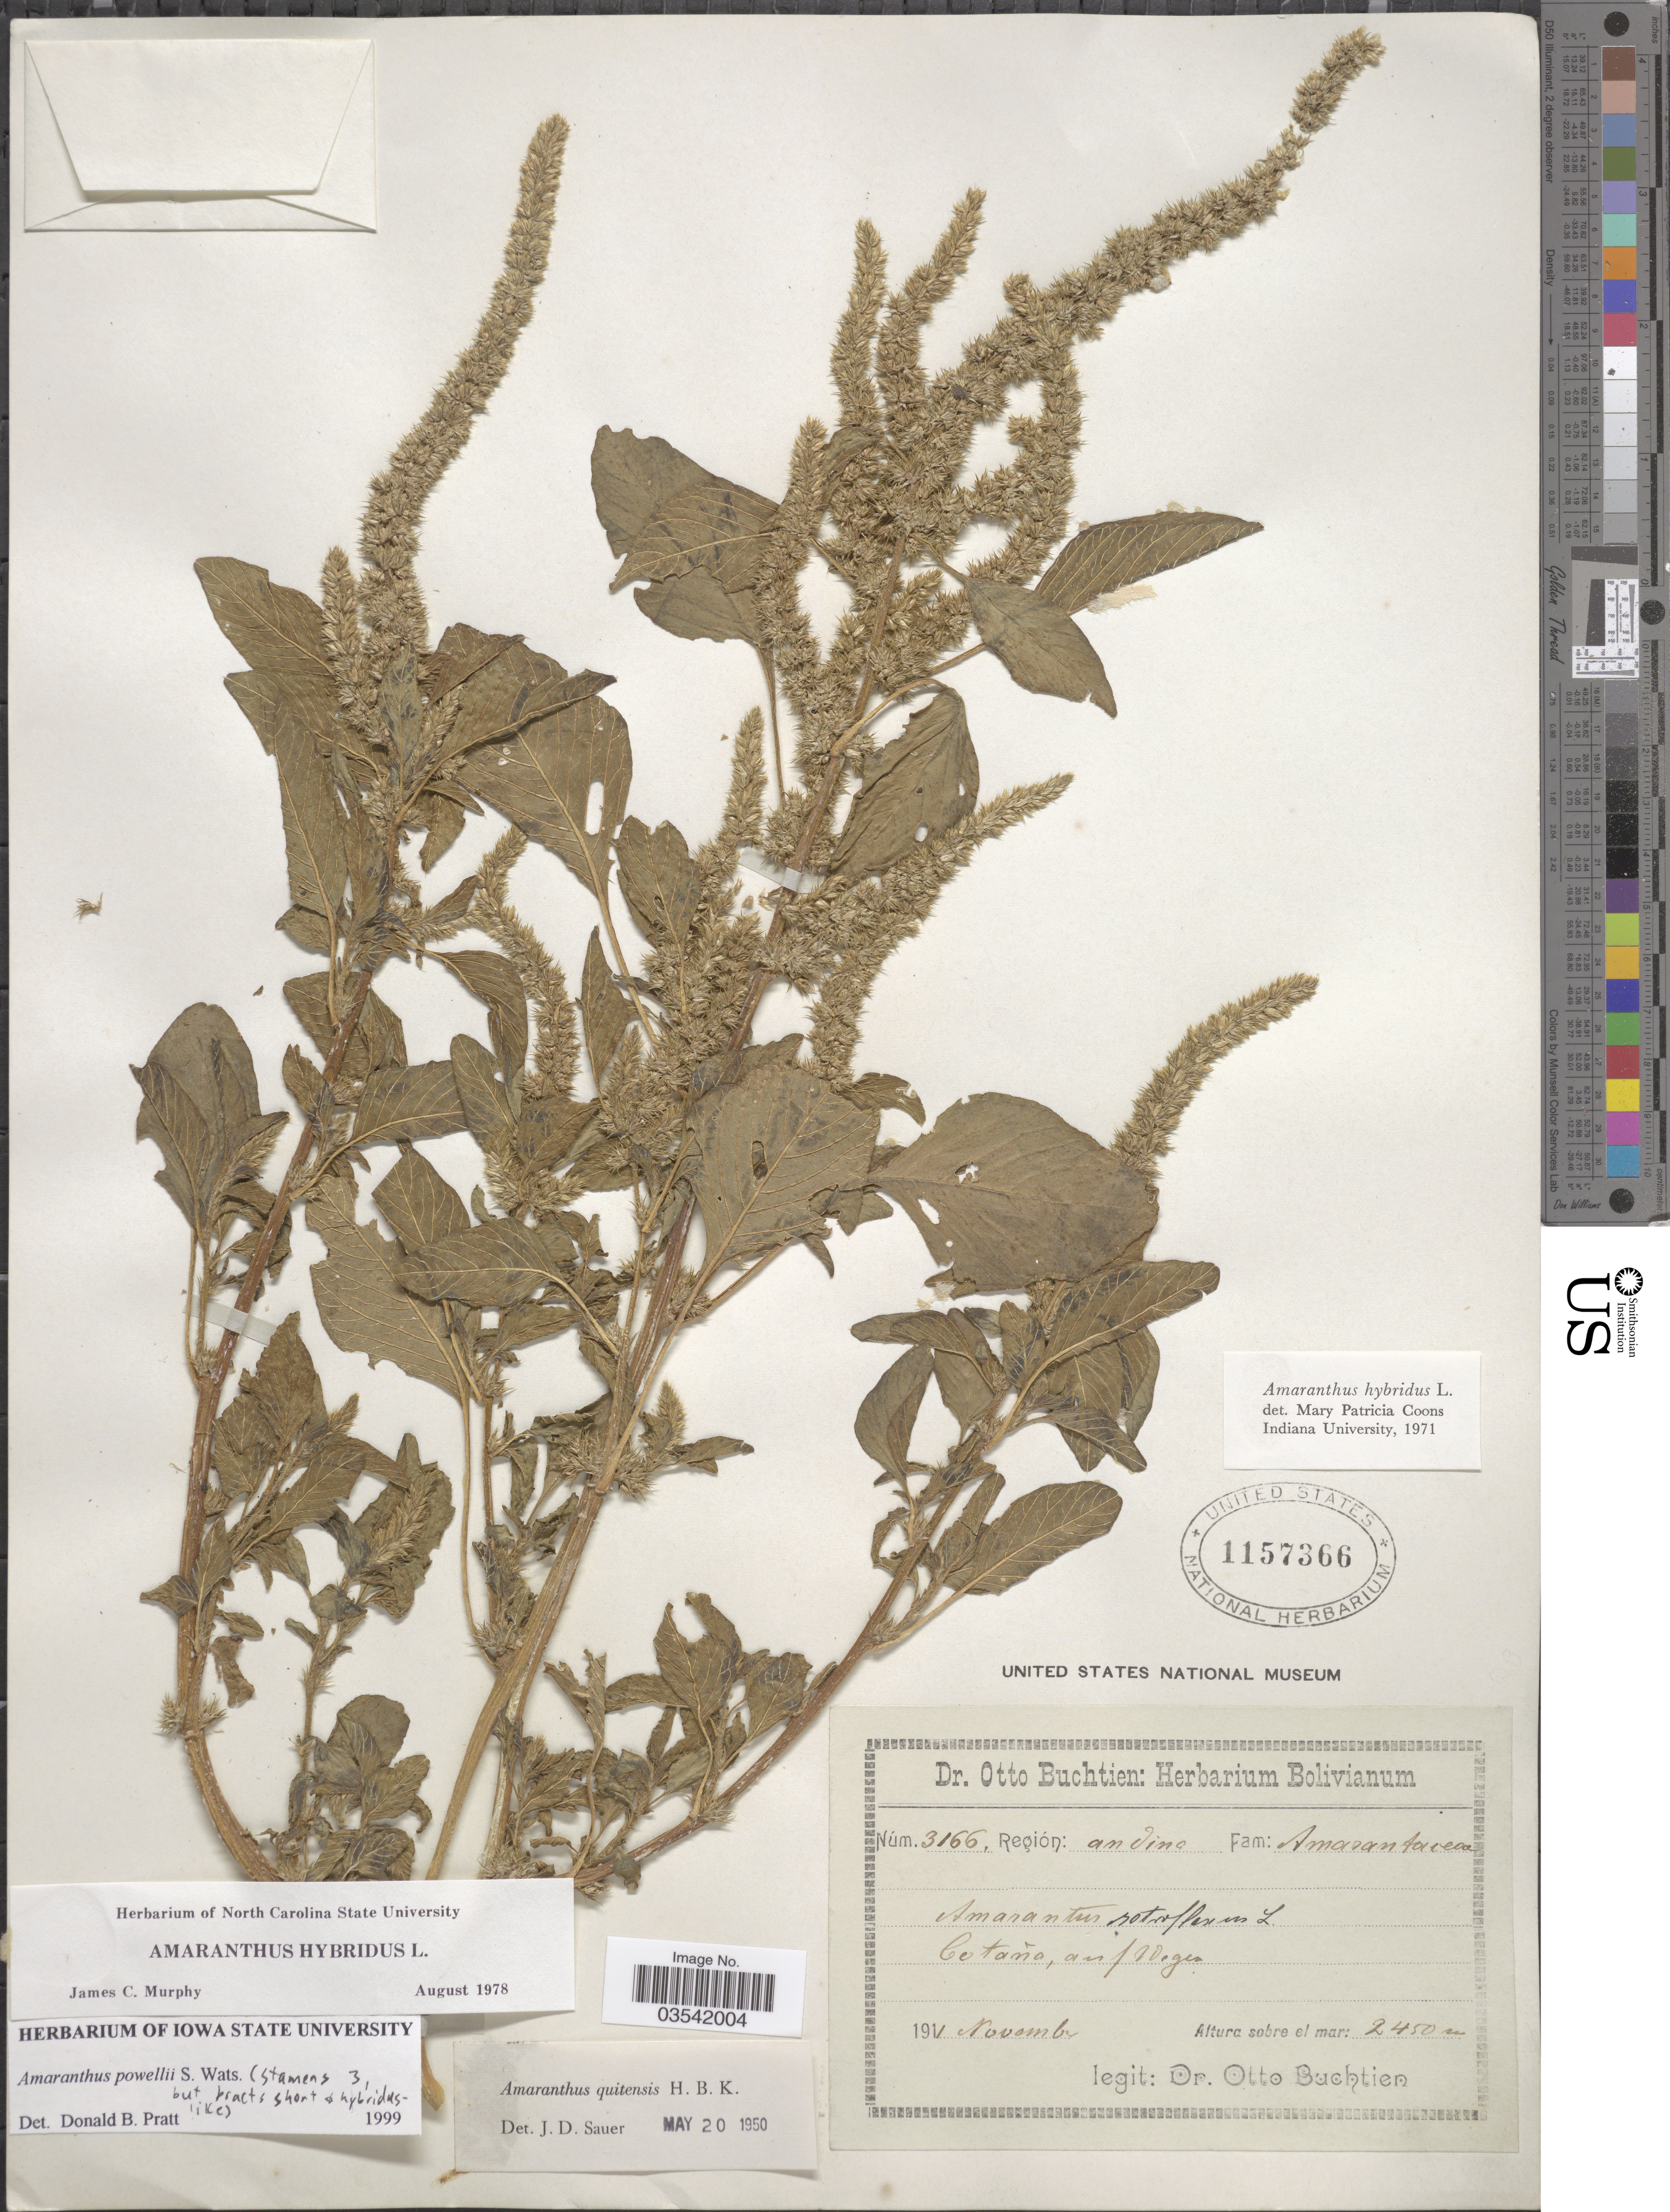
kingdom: Plantae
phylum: Tracheophyta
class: Magnoliopsida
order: Caryophyllales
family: Amaranthaceae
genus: Amaranthus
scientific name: Amaranthus powellii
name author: S. Watson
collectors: O. Buchtien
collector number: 3166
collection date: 1911-11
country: Bolivia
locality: Región andina. Cotaña.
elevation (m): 2450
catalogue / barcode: US 1157366